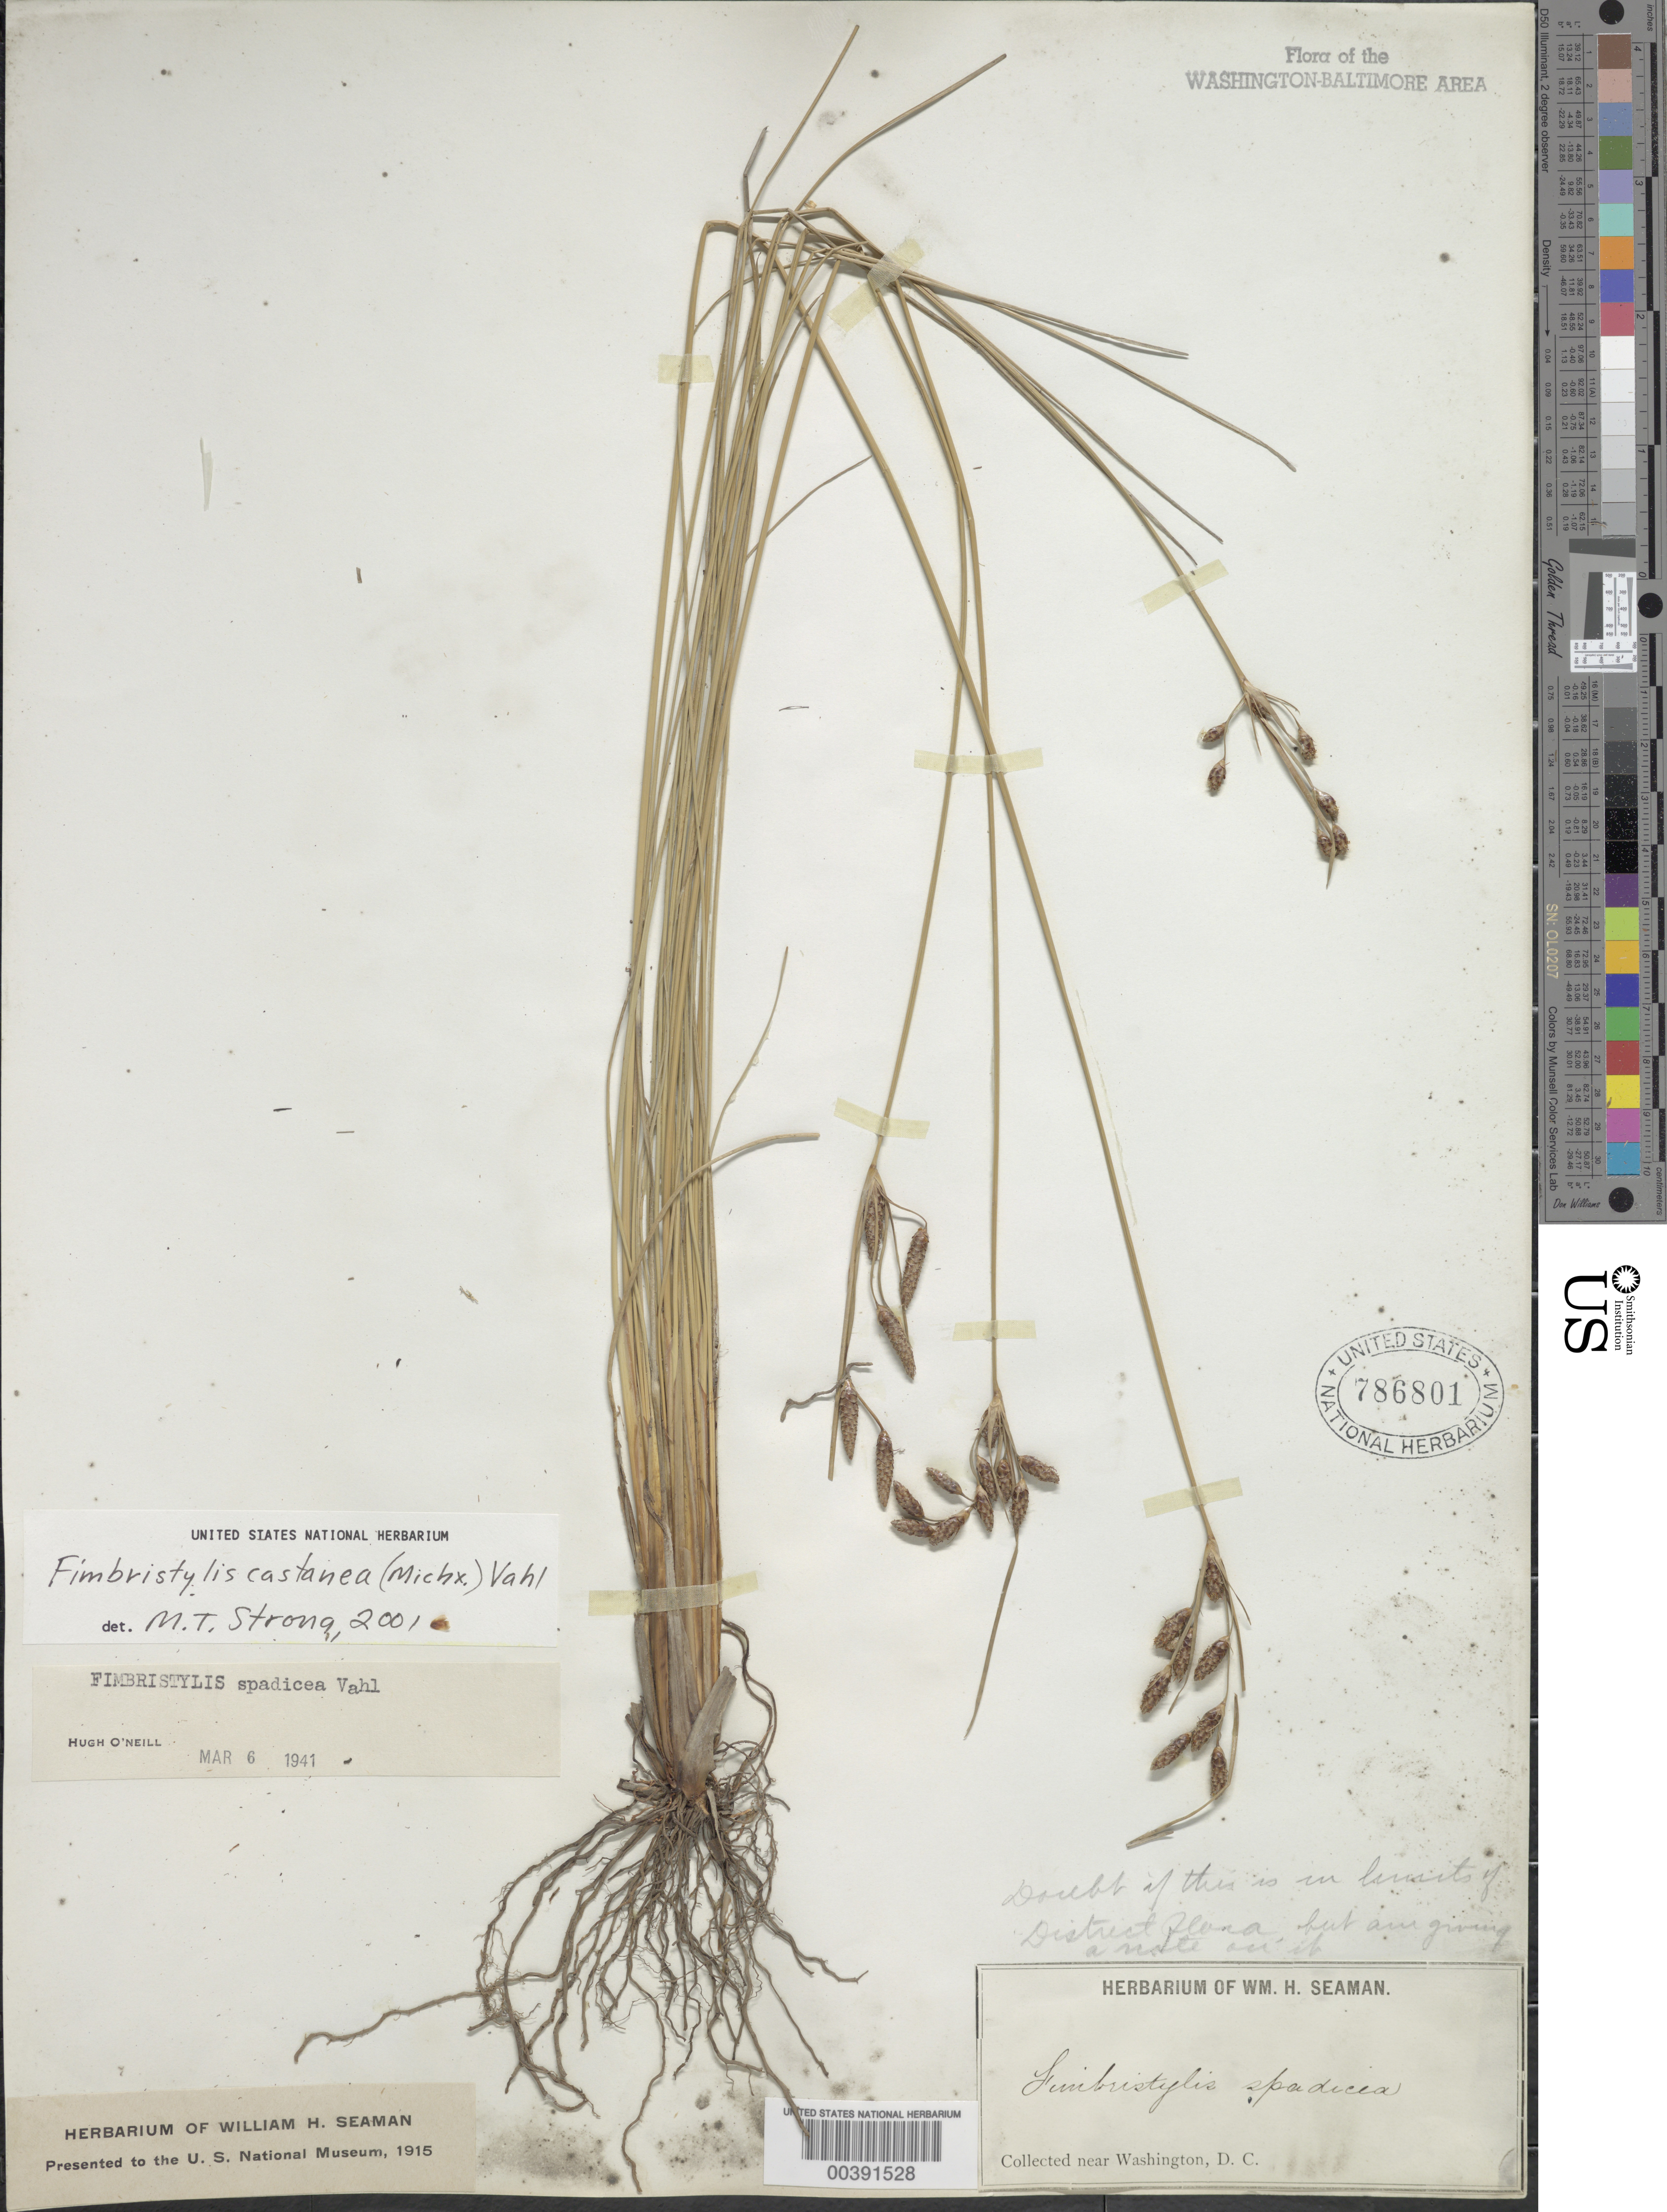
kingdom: Plantae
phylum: Tracheophyta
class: Liliopsida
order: Poales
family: Cyperaceae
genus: Fimbristylis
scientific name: Fimbristylis castanea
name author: (Michx.) Vahl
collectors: W. Seaman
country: United States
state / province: District of Columbia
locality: DC vicinity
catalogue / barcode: US 786801